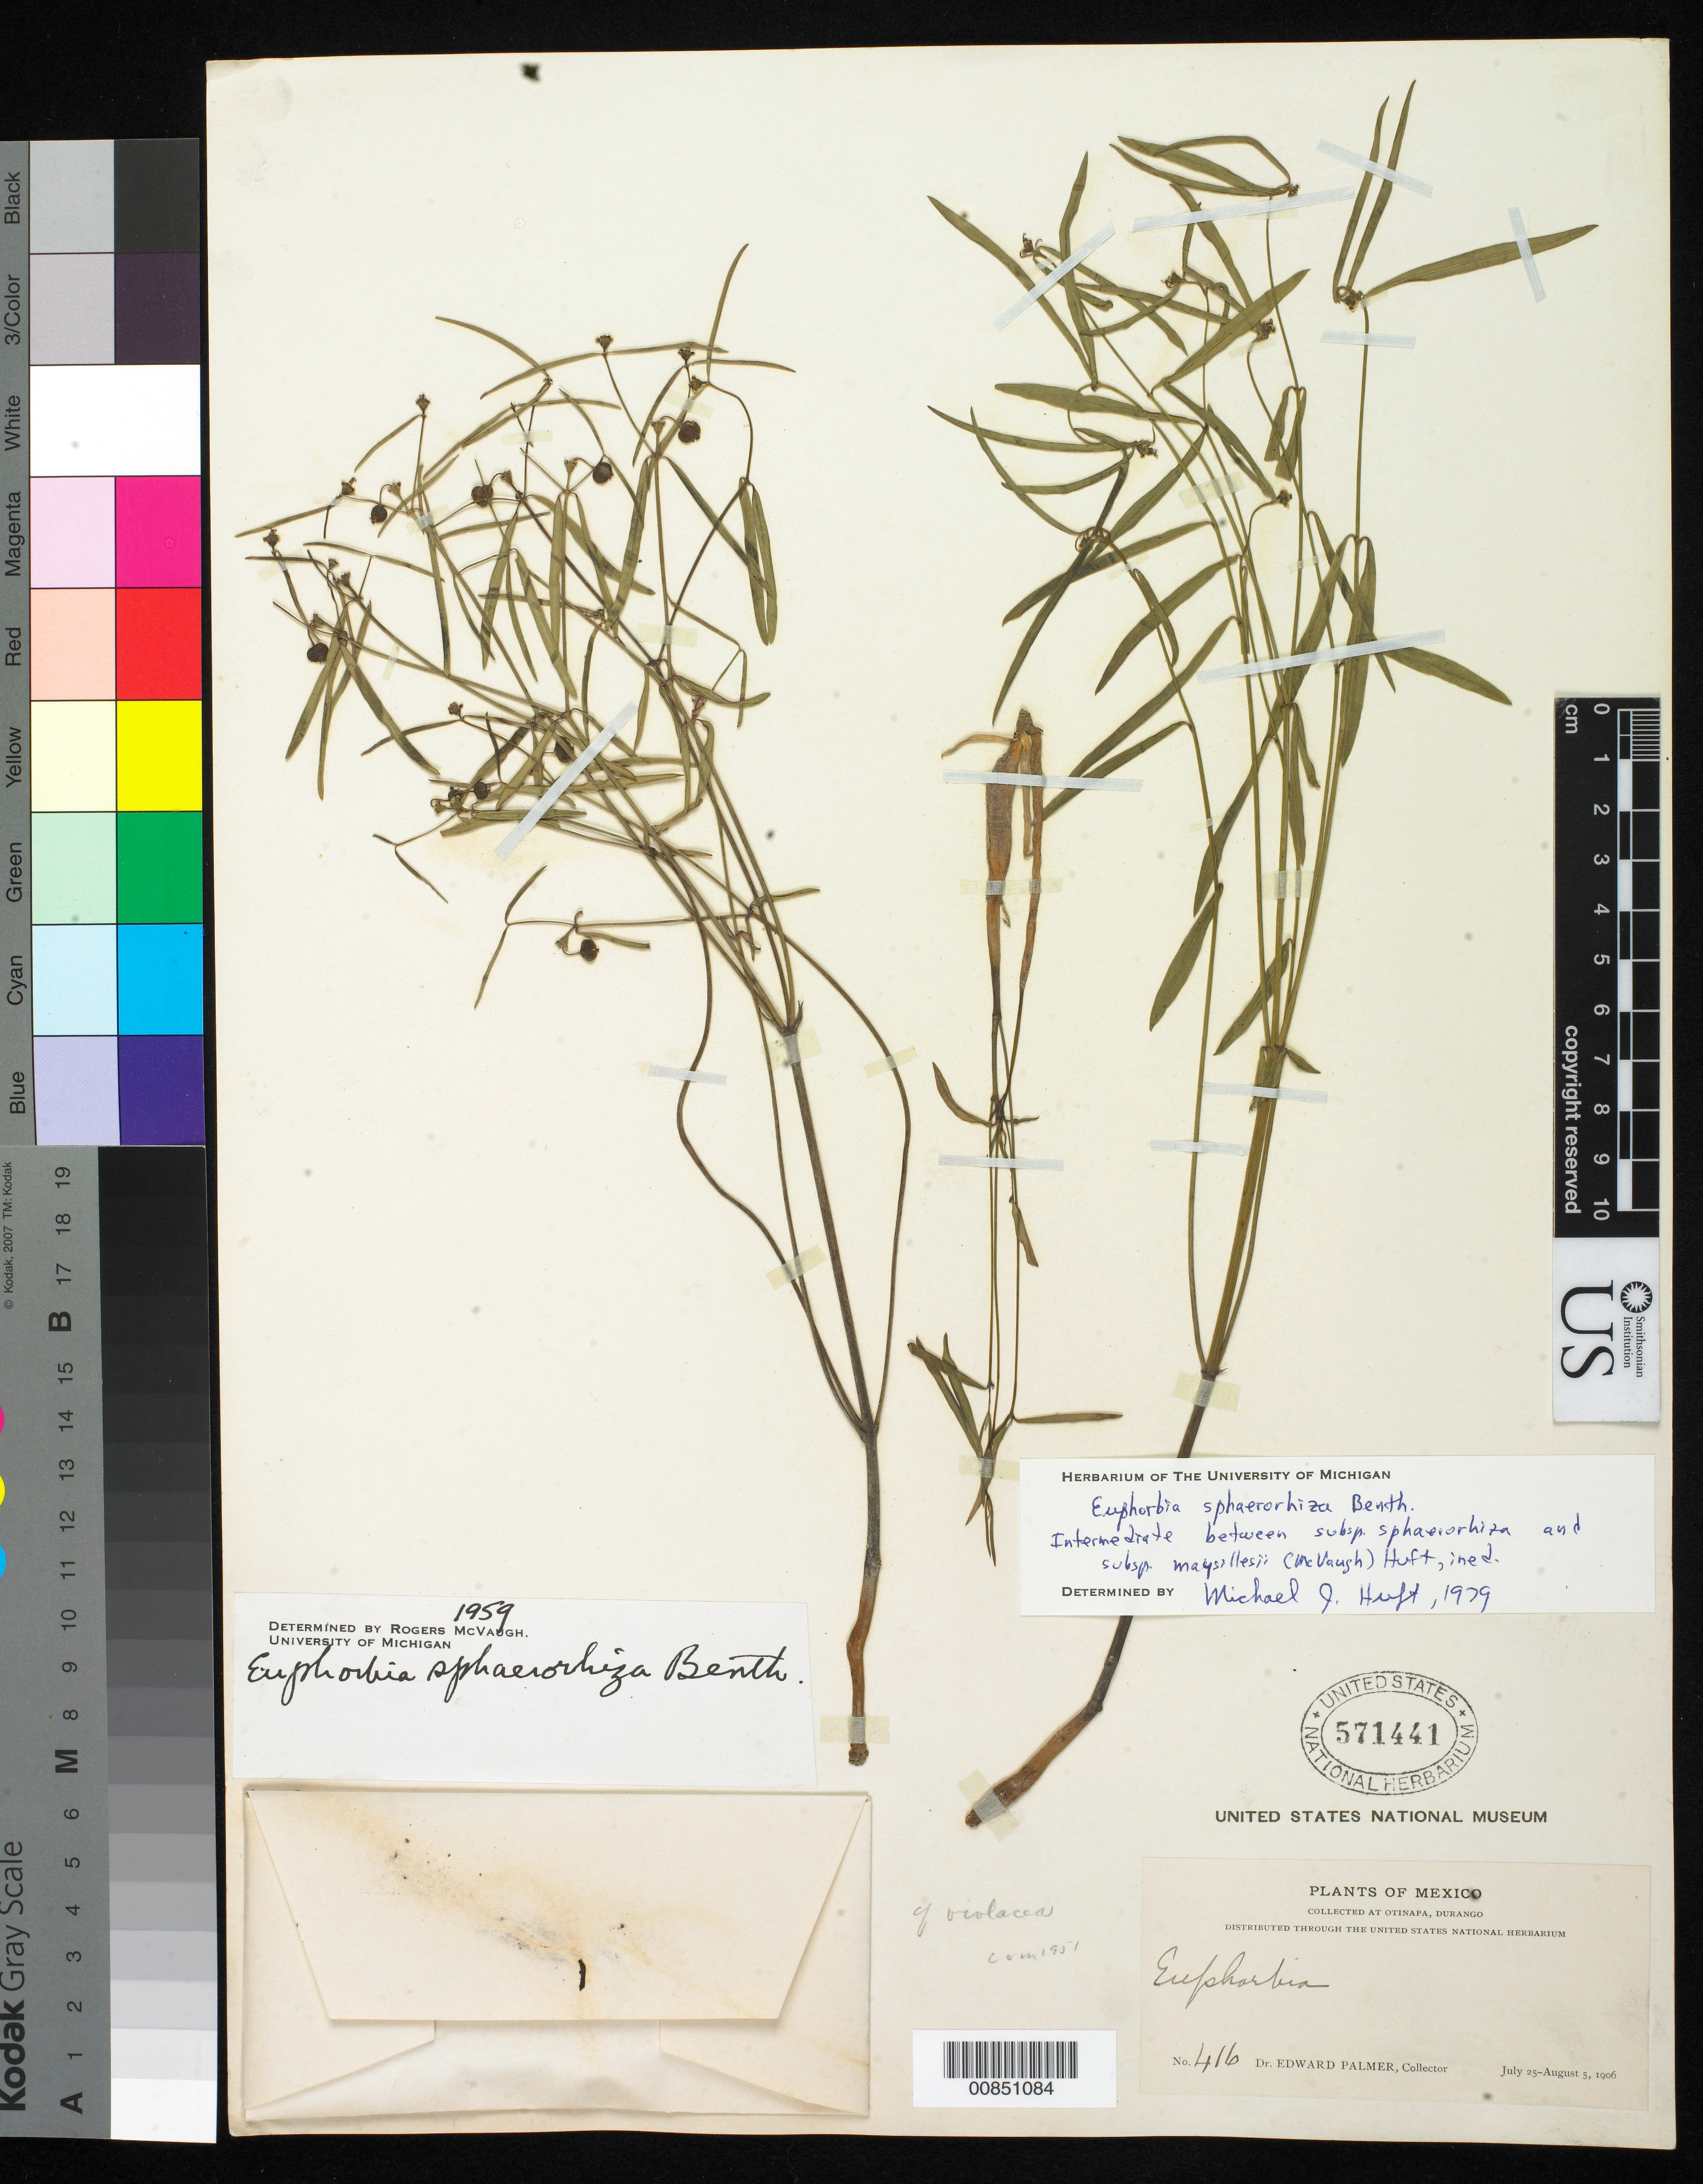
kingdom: Plantae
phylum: Tracheophyta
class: Magnoliopsida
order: Malpighiales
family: Euphorbiaceae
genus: Euphorbia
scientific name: Euphorbia sphaerorhiza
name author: Benth.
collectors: E. Palmer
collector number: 416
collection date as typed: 25 Jul 1906 to 05 Aug 1906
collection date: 1906-07-25/1906-08-05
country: Mexico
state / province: Durango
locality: Otinapa, Durango.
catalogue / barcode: US 571441